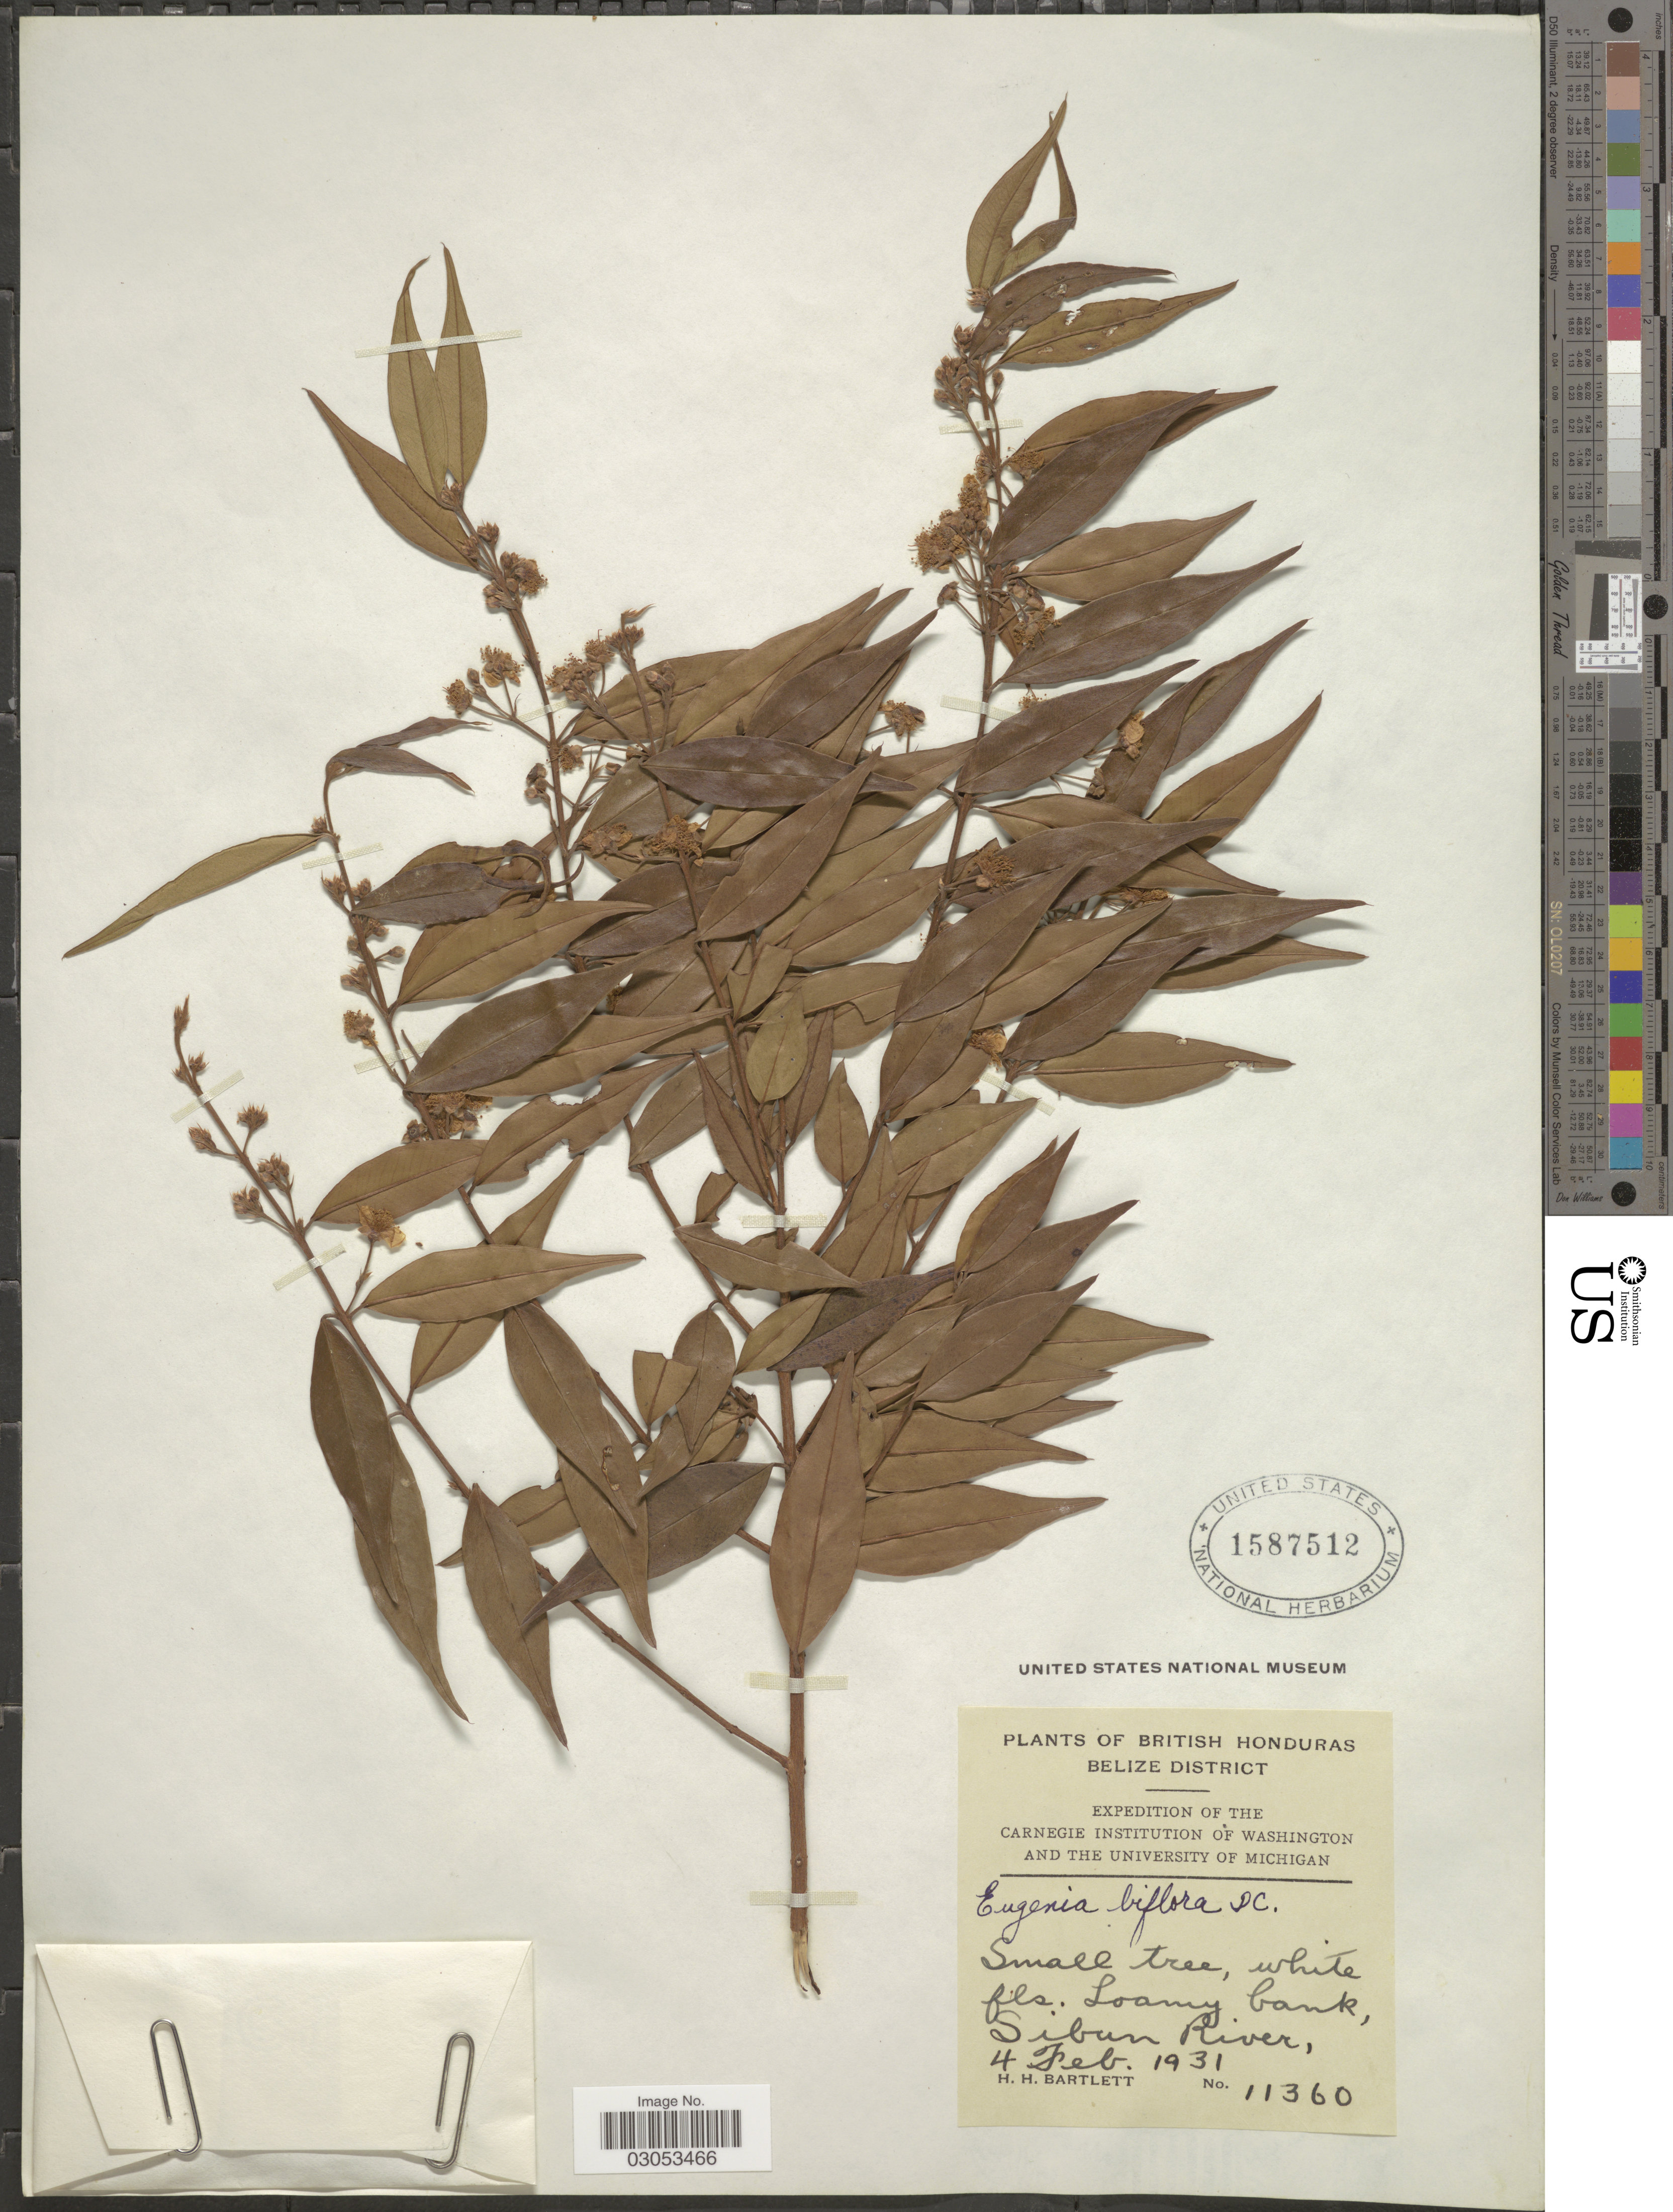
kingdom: Plantae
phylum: Tracheophyta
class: Magnoliopsida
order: Myrtales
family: Myrtaceae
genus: Eugenia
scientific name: Eugenia biflora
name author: (L.) DC.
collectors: H. H. Bartlett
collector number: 11360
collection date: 1931-02-04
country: Belize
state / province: Belize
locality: British Honduras. Belize District. Sibun River.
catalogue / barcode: US 1587512